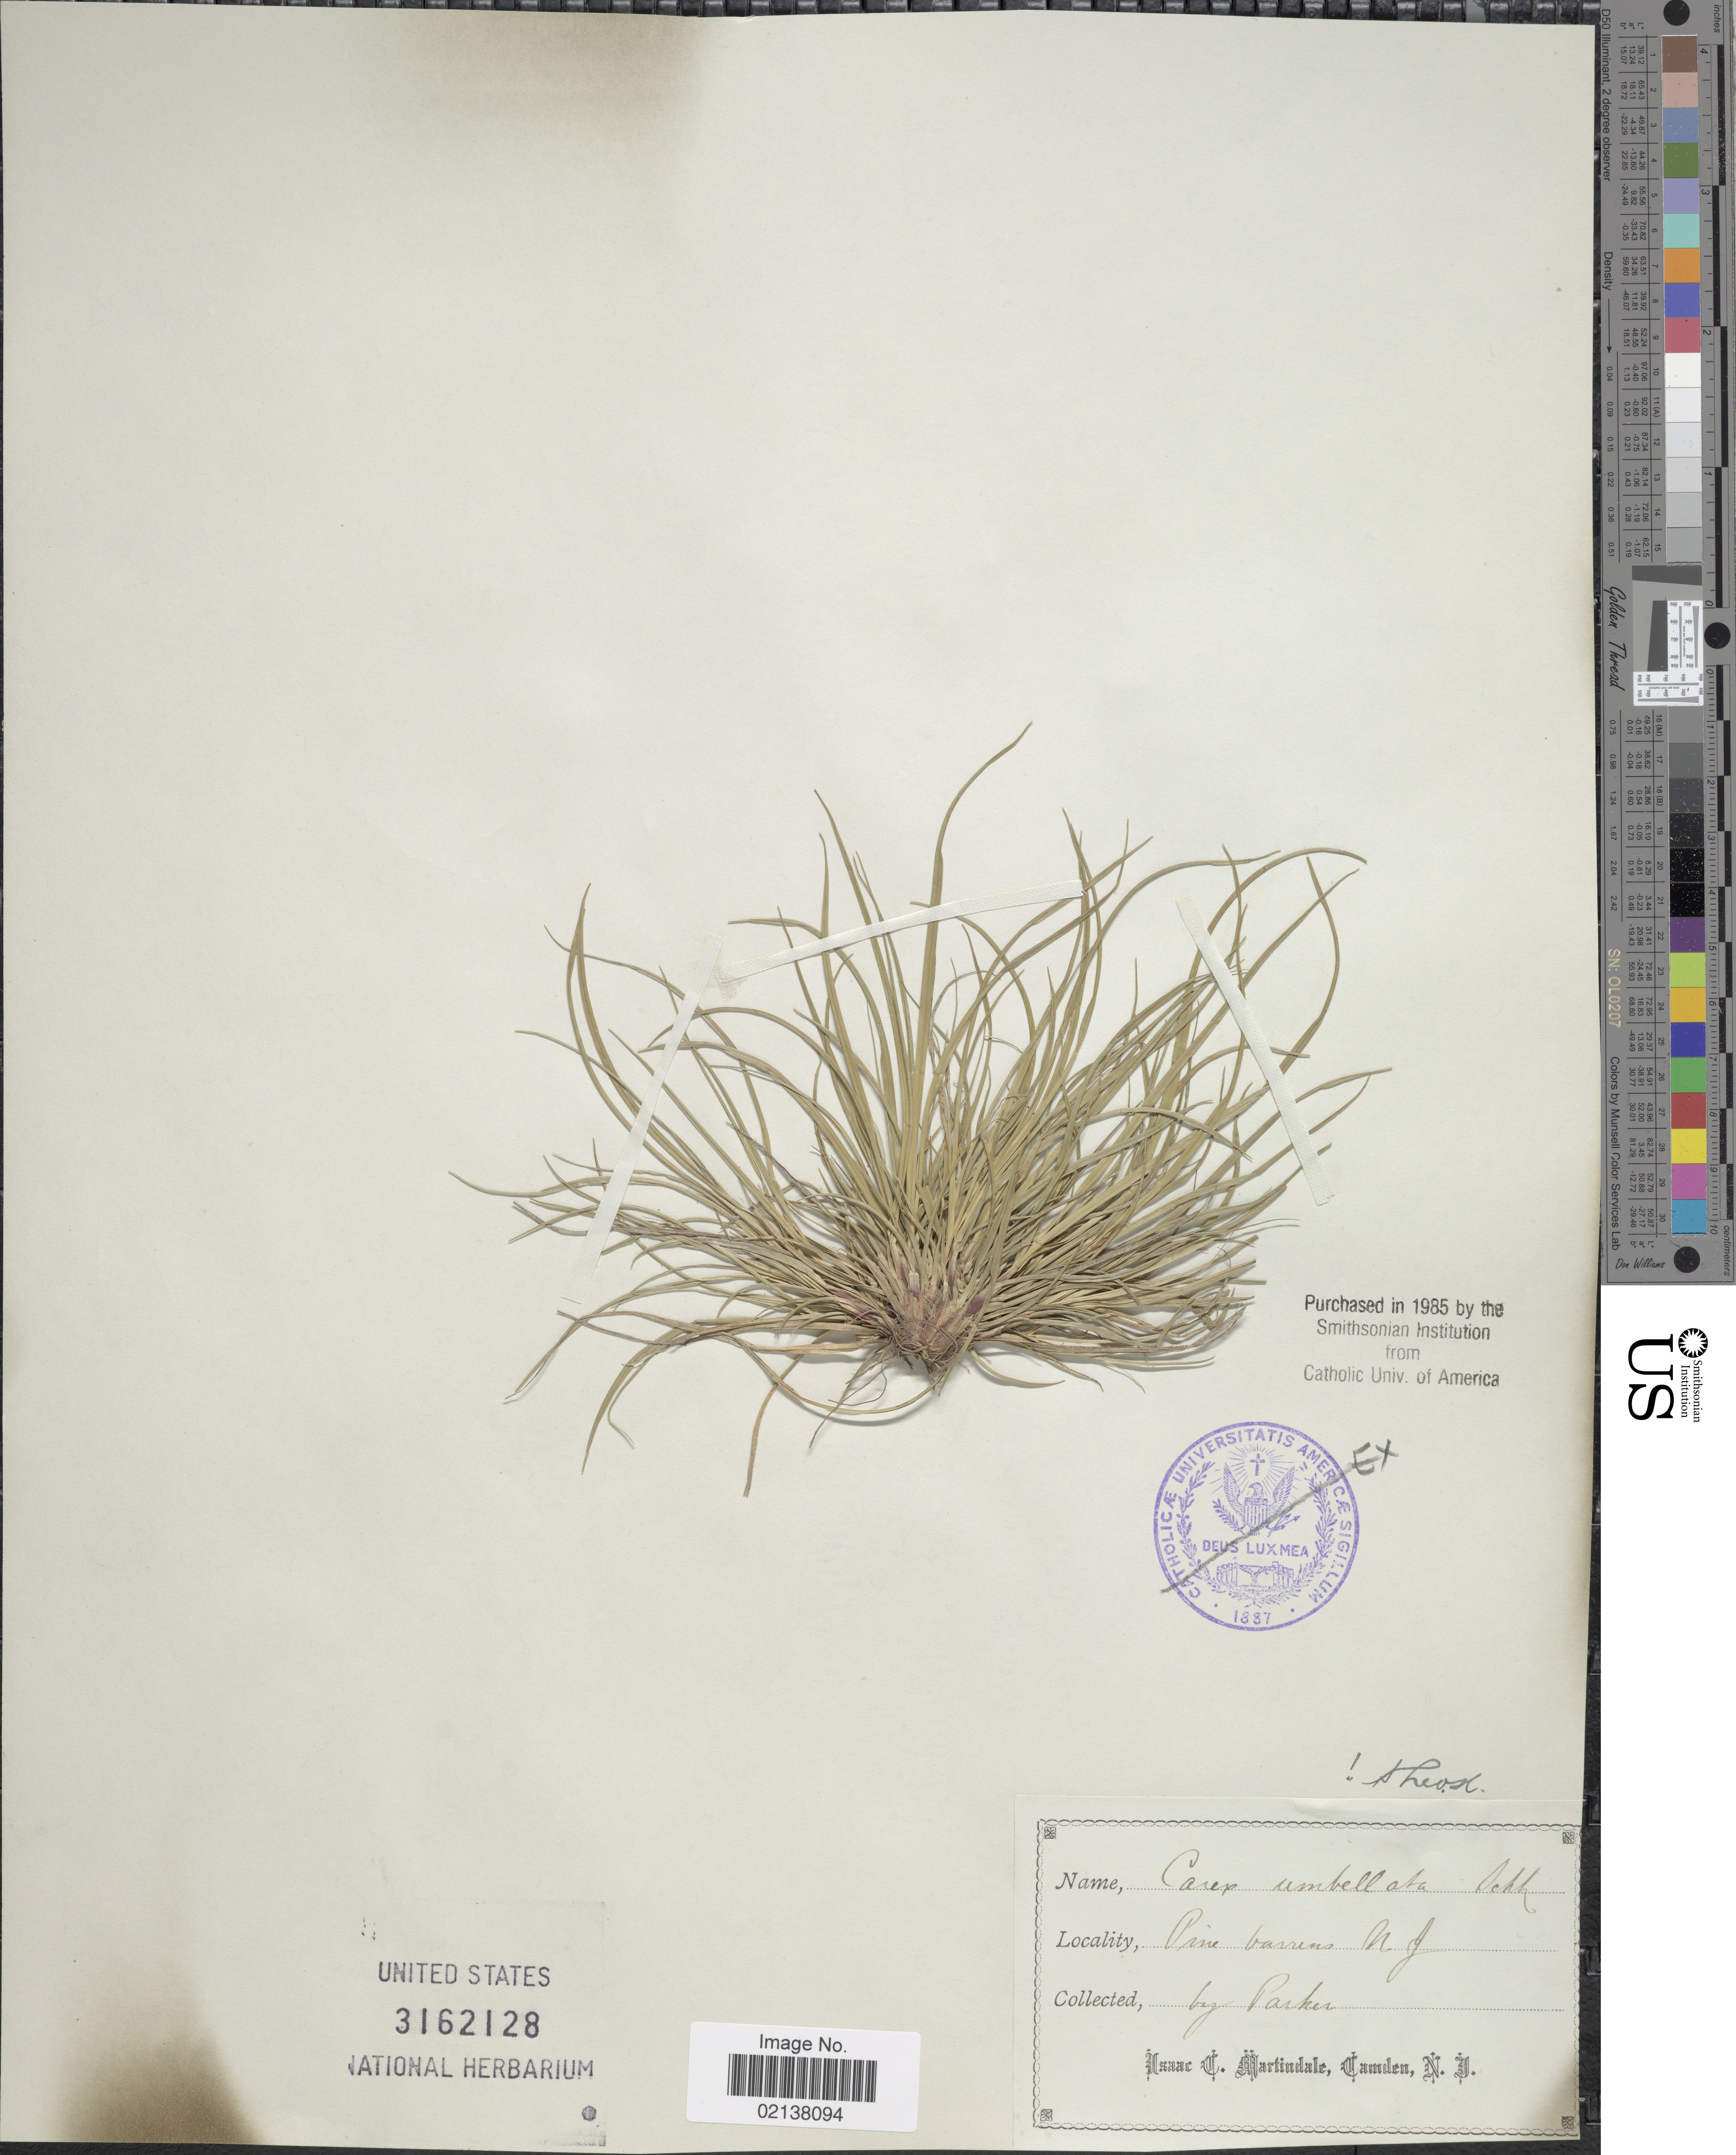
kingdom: Plantae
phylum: Tracheophyta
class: Liliopsida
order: Poales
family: Cyperaceae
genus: Carex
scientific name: Carex umbellata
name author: Schkuhr ex Willd.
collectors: -. Parker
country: United States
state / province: New Jersey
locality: Pine barrens, N.J.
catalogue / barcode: US 3162128